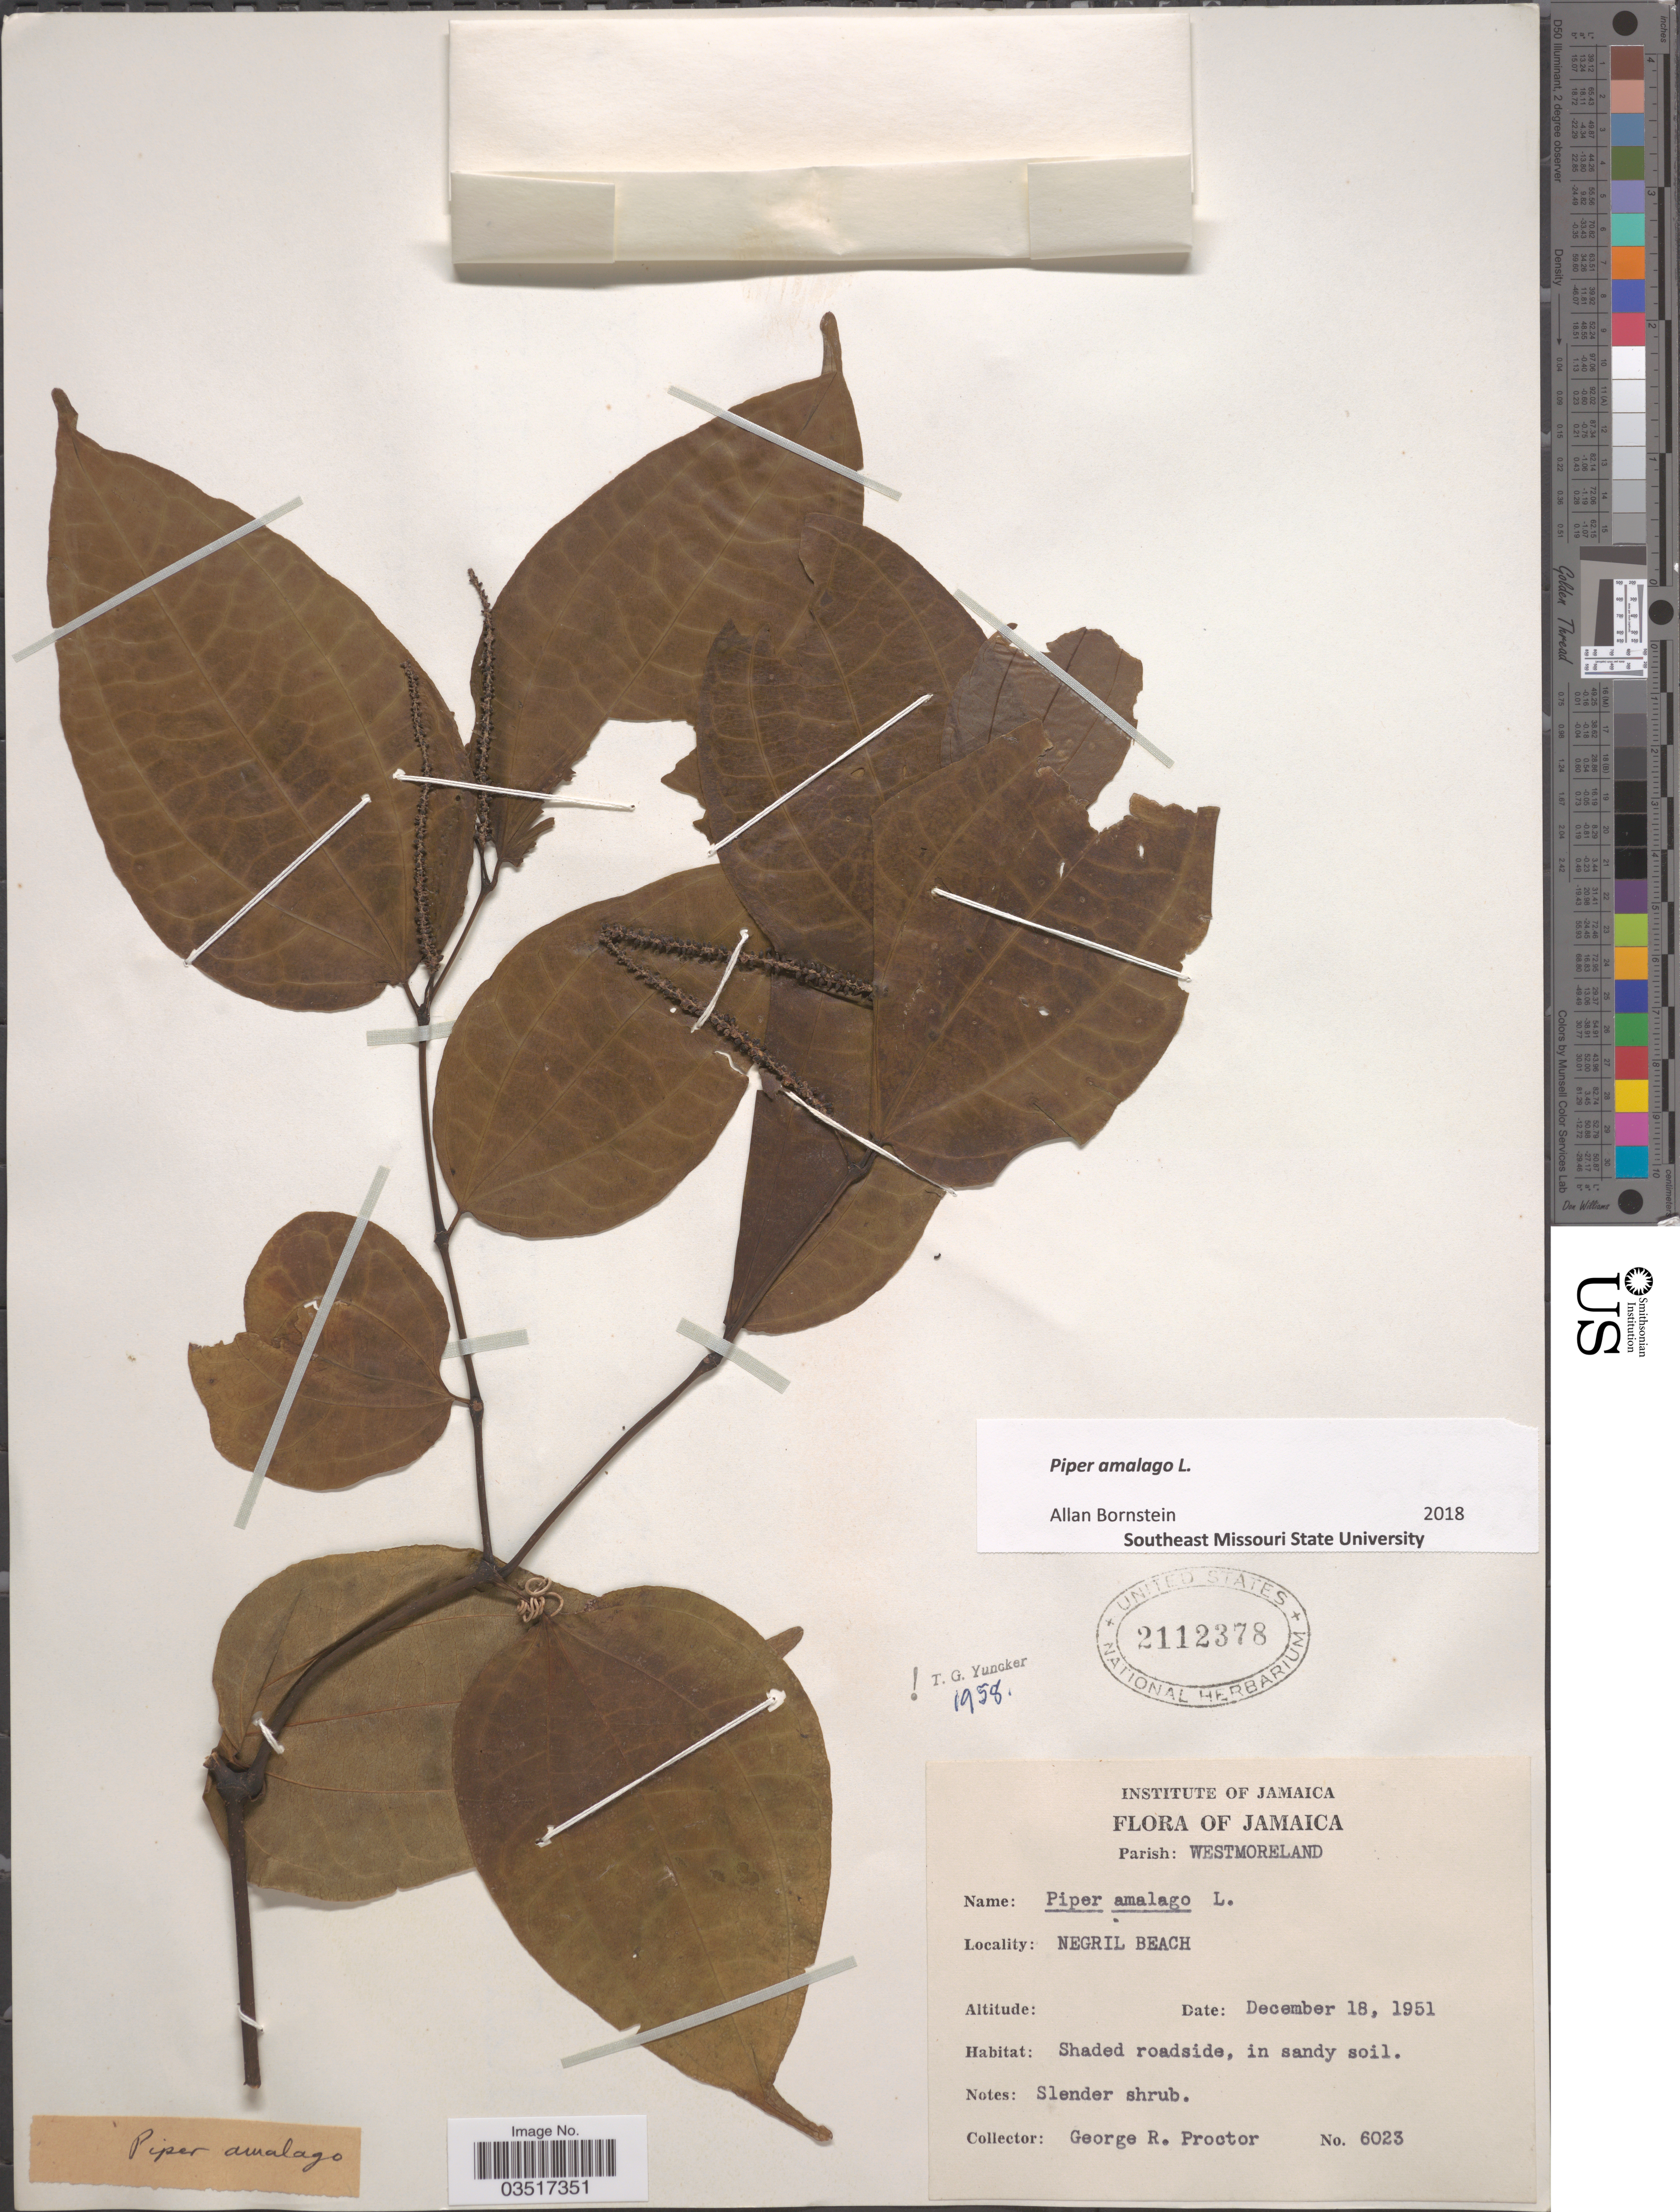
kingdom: Plantae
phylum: Tracheophyta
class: Magnoliopsida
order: Piperales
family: Piperaceae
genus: Piper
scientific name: Piper amalago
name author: L.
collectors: G. R. Proctor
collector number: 6023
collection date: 1951-12-18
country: Jamaica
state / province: Westmoreland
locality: Parish: Westmoreland. Negril Beach.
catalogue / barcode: US 2112378